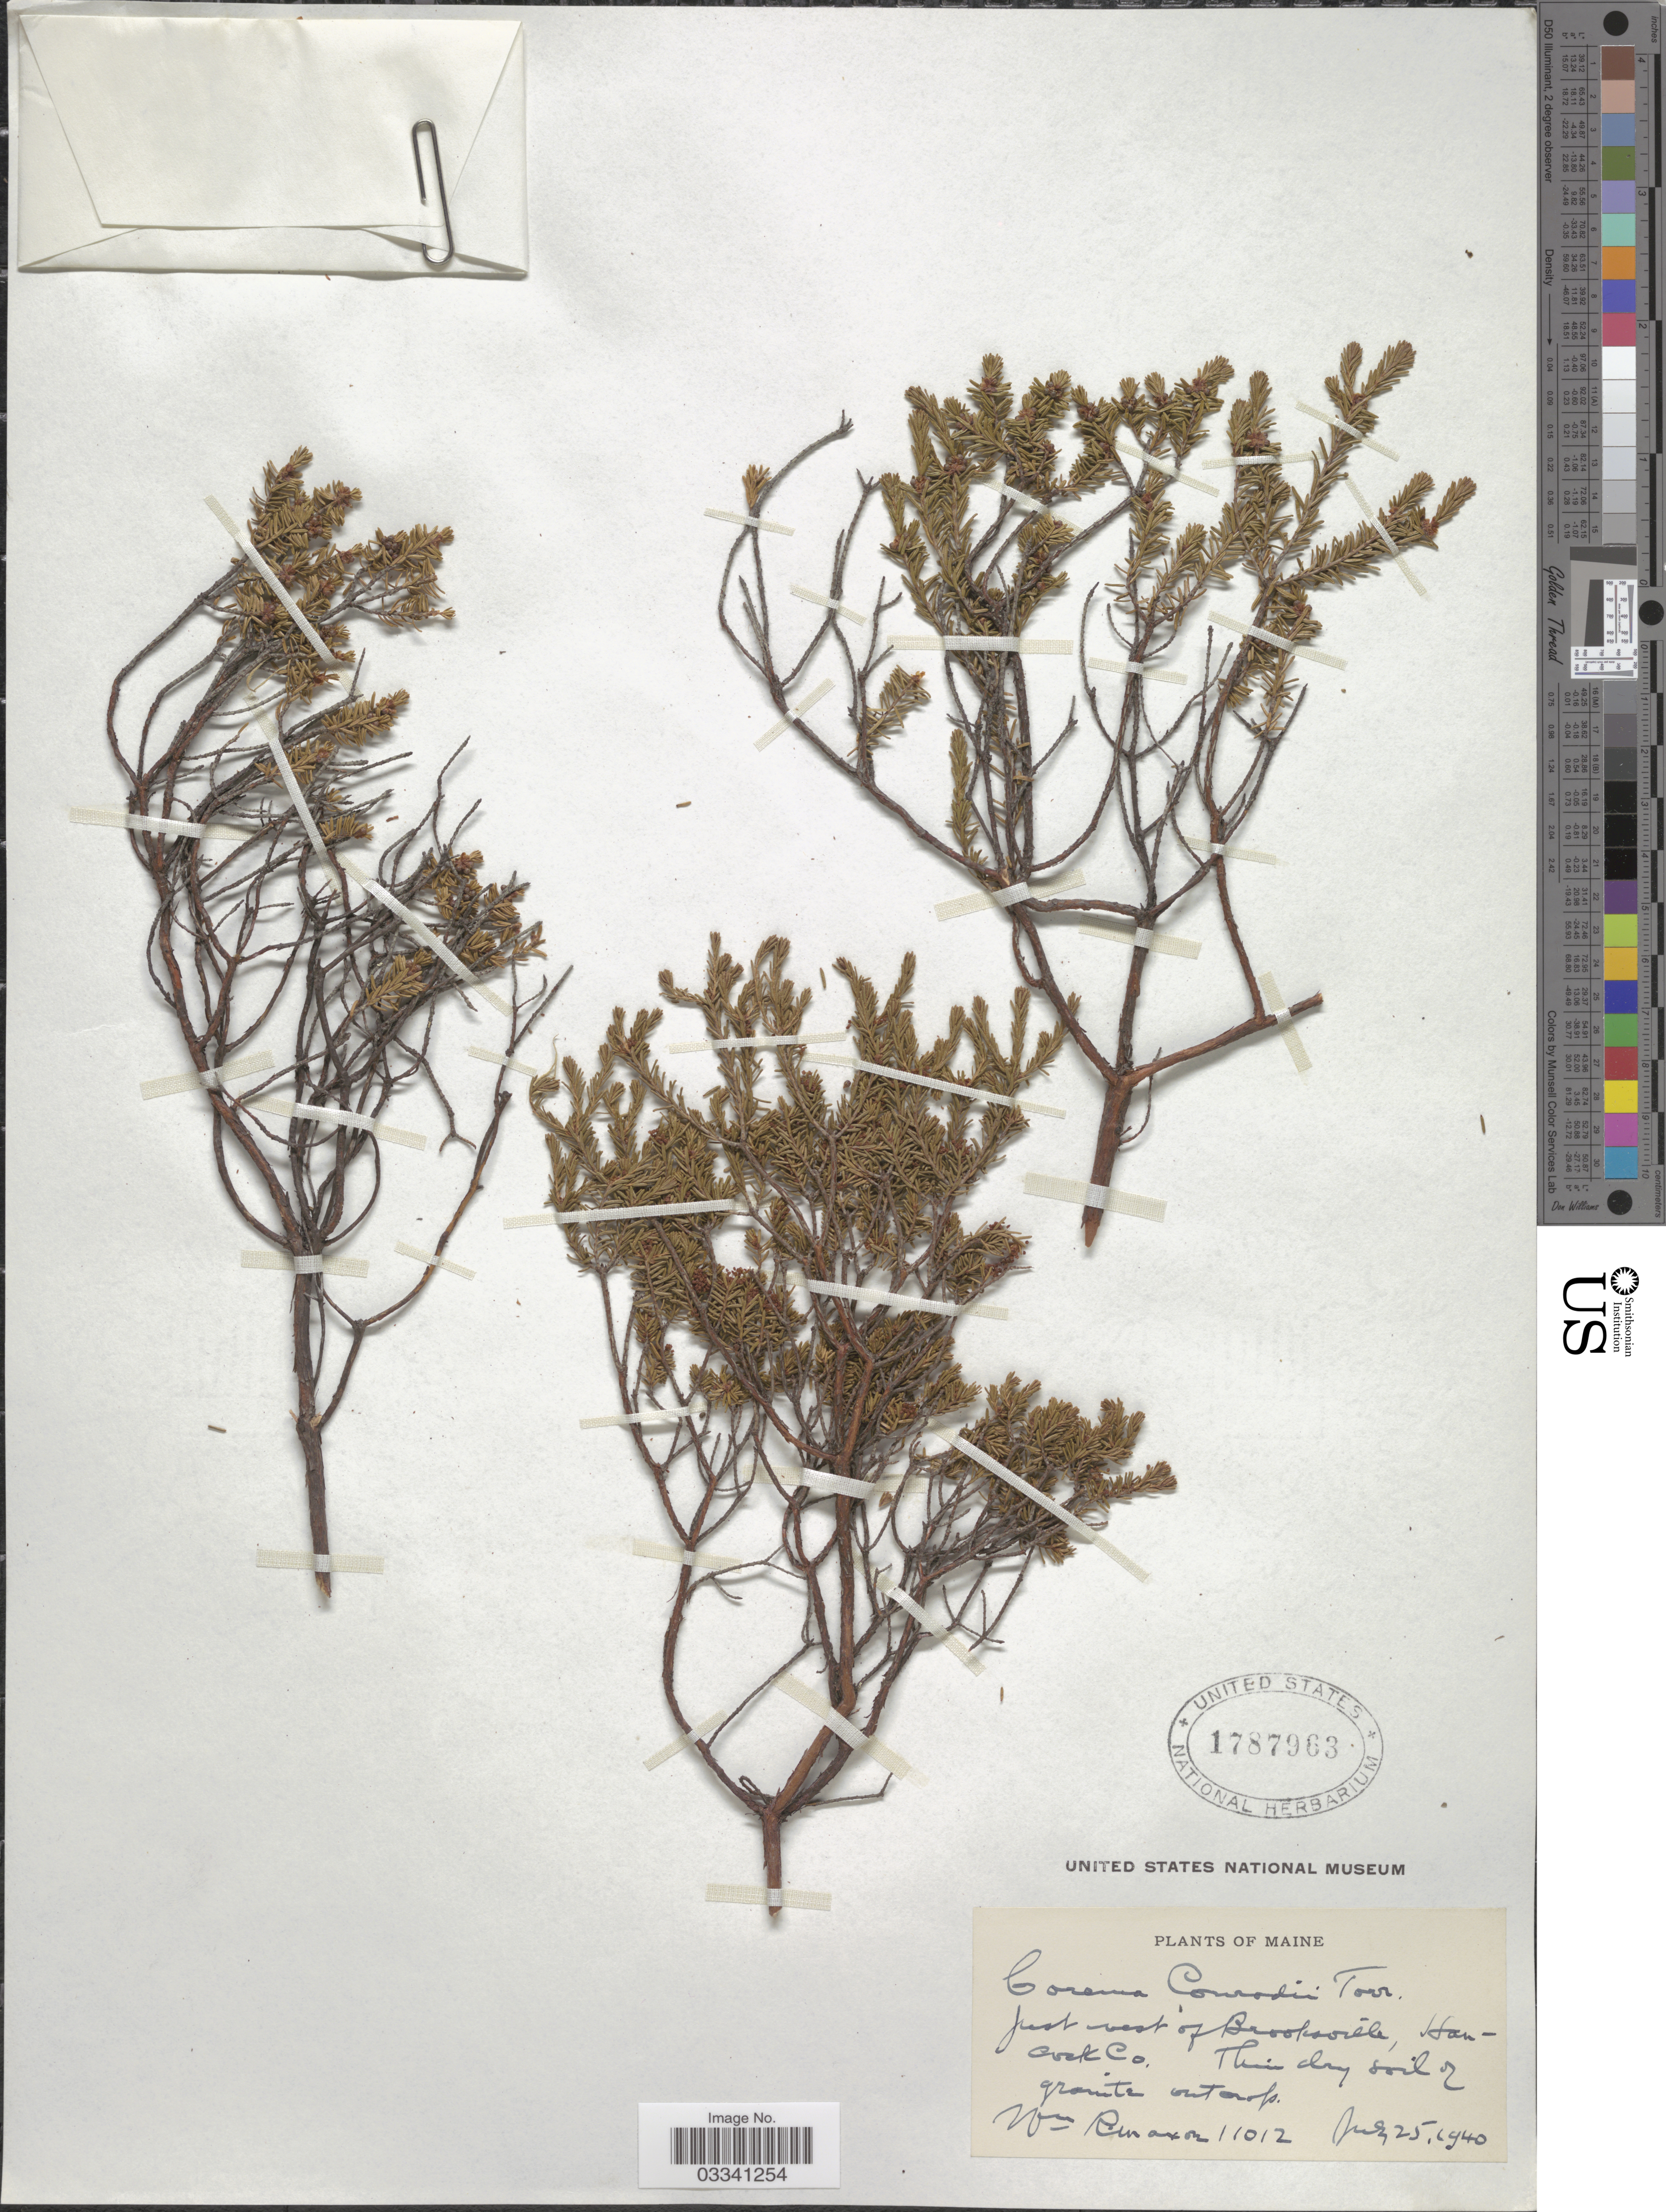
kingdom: Plantae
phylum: Tracheophyta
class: Magnoliopsida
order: Ericales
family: Ericaceae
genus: Corema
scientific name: Corema conradii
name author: Torr.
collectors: W. R. Maxon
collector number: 11012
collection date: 1940-07-25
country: United States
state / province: Maine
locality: Just west of Brooksville, Hancock Co.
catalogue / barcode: US 1787963